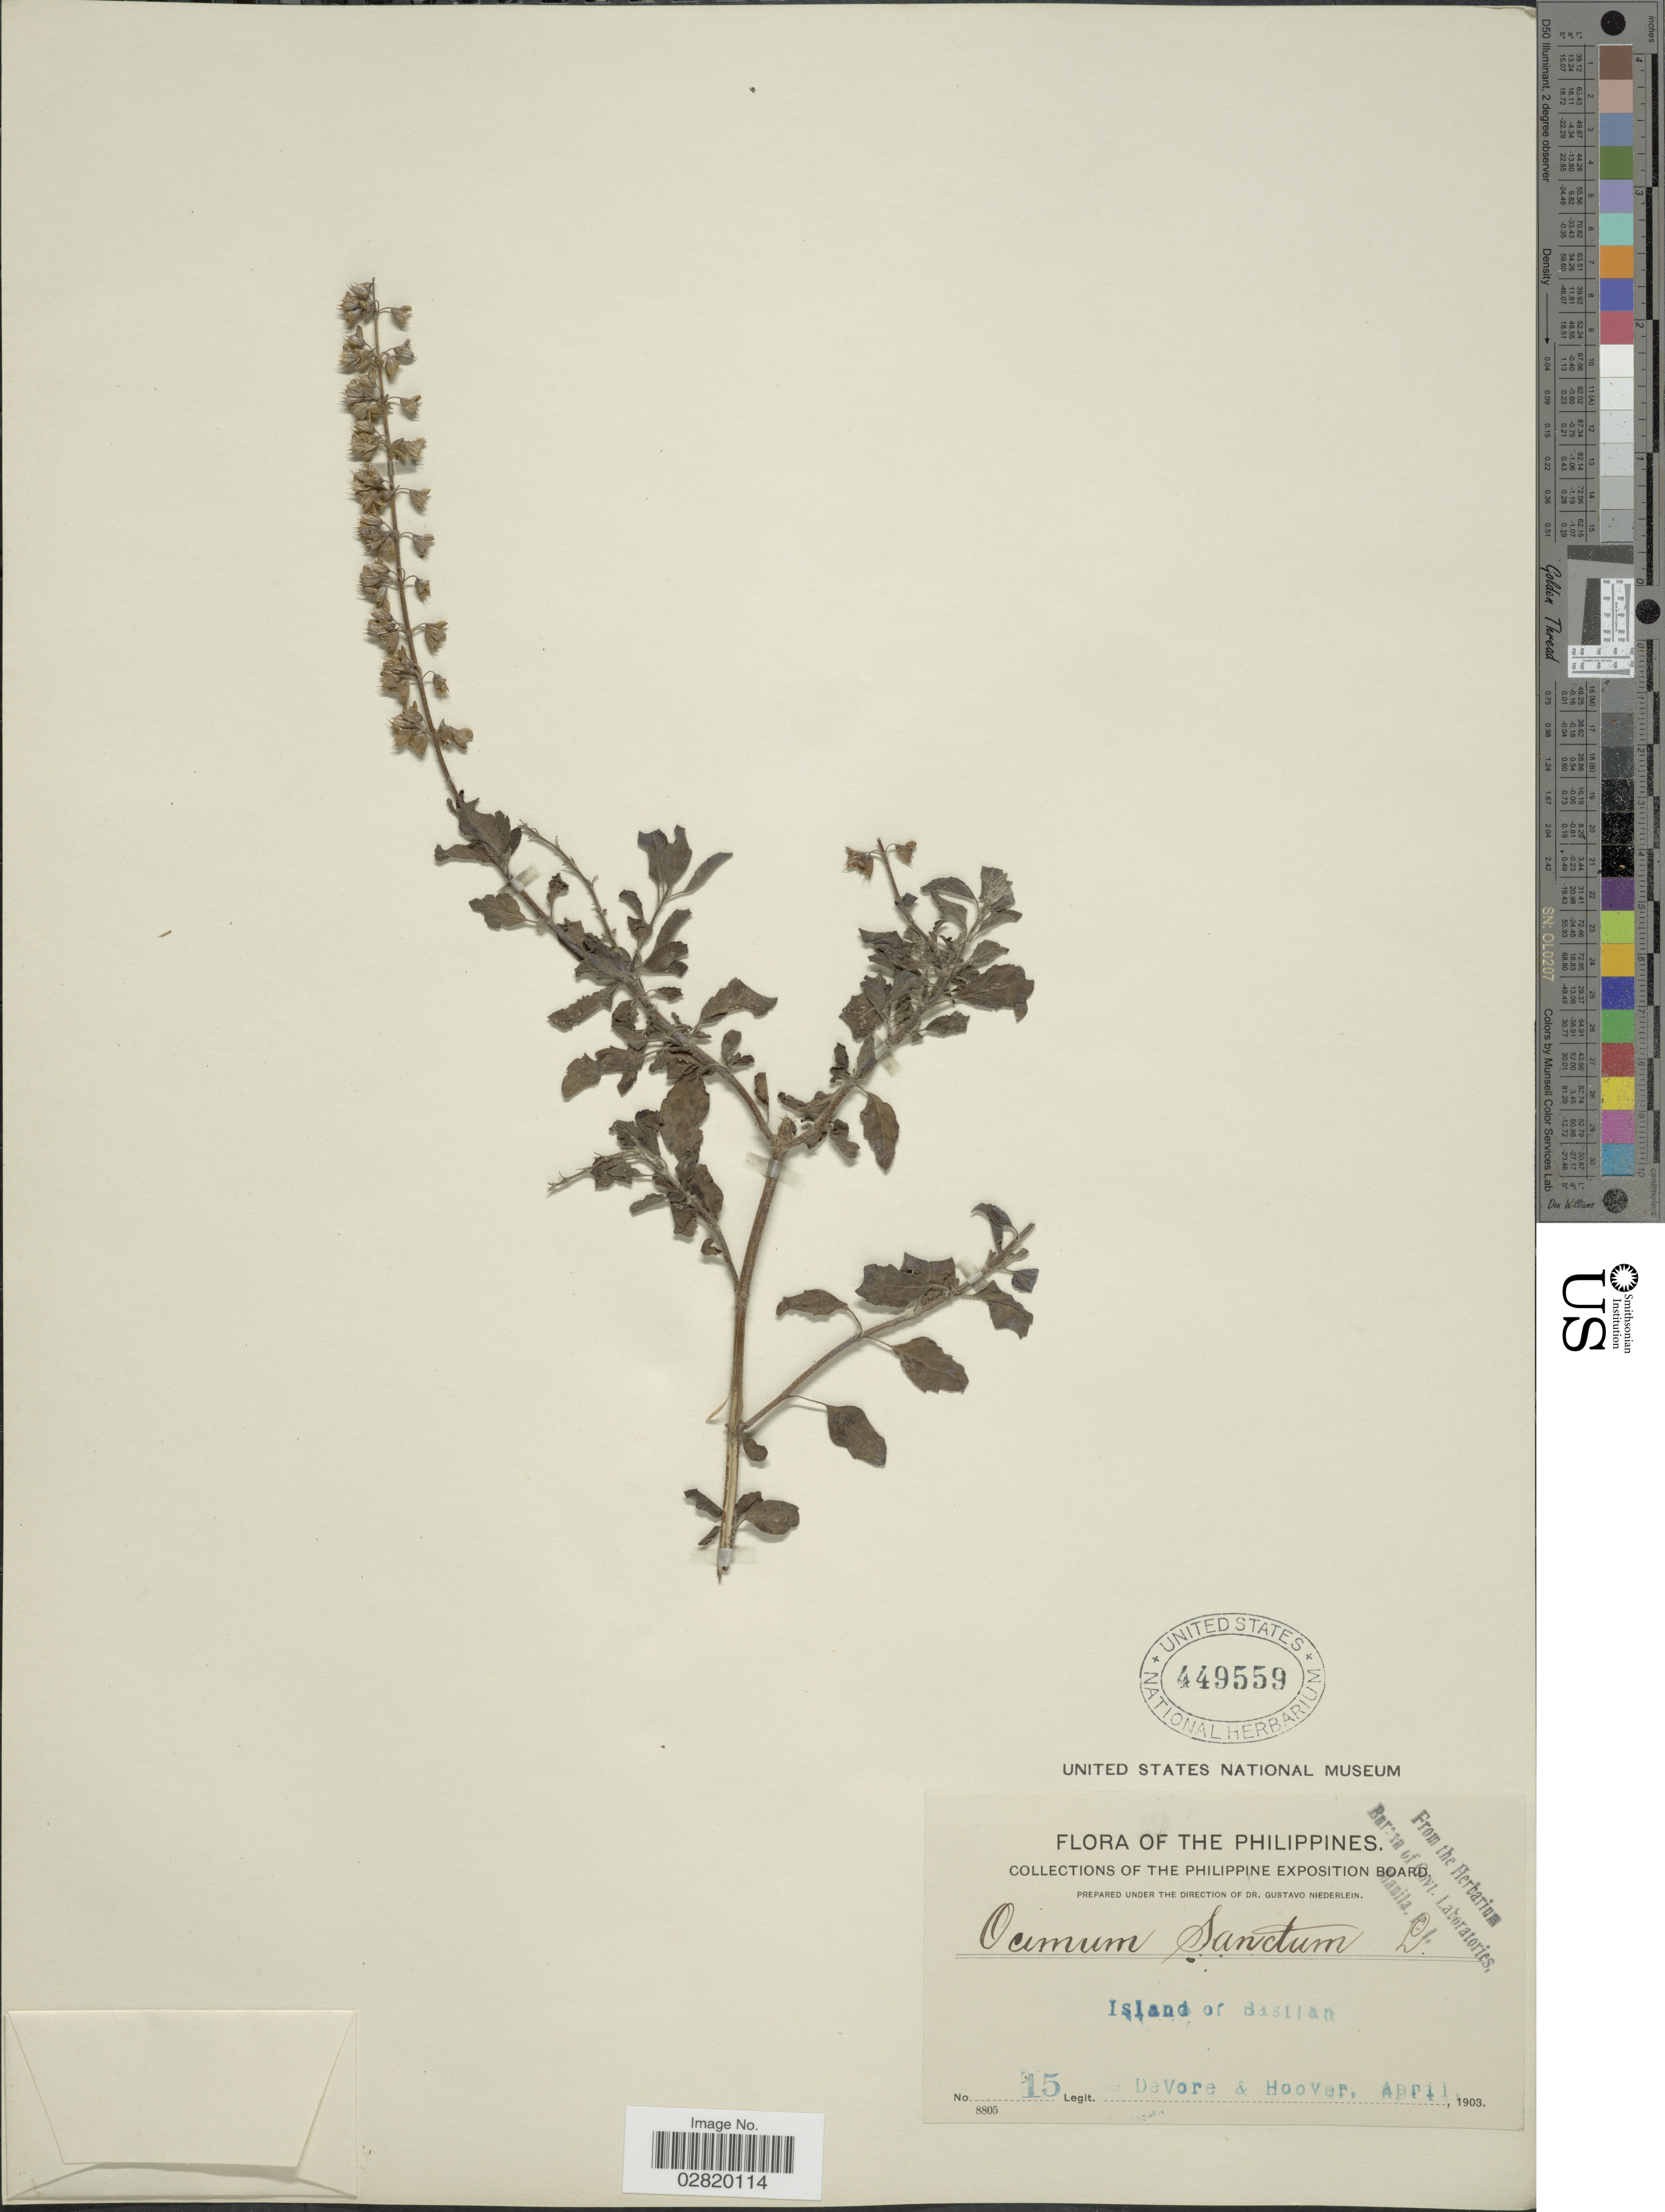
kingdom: Plantae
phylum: Tracheophyta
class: Magnoliopsida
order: Lamiales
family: Lamiaceae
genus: Ocimum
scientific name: Ocimum sanctum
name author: L.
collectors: -. DeVore & -- Hoover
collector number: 15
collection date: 1903-04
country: Philippines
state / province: Muslim Mindanao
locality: Island of Basilan.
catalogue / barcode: US 449559